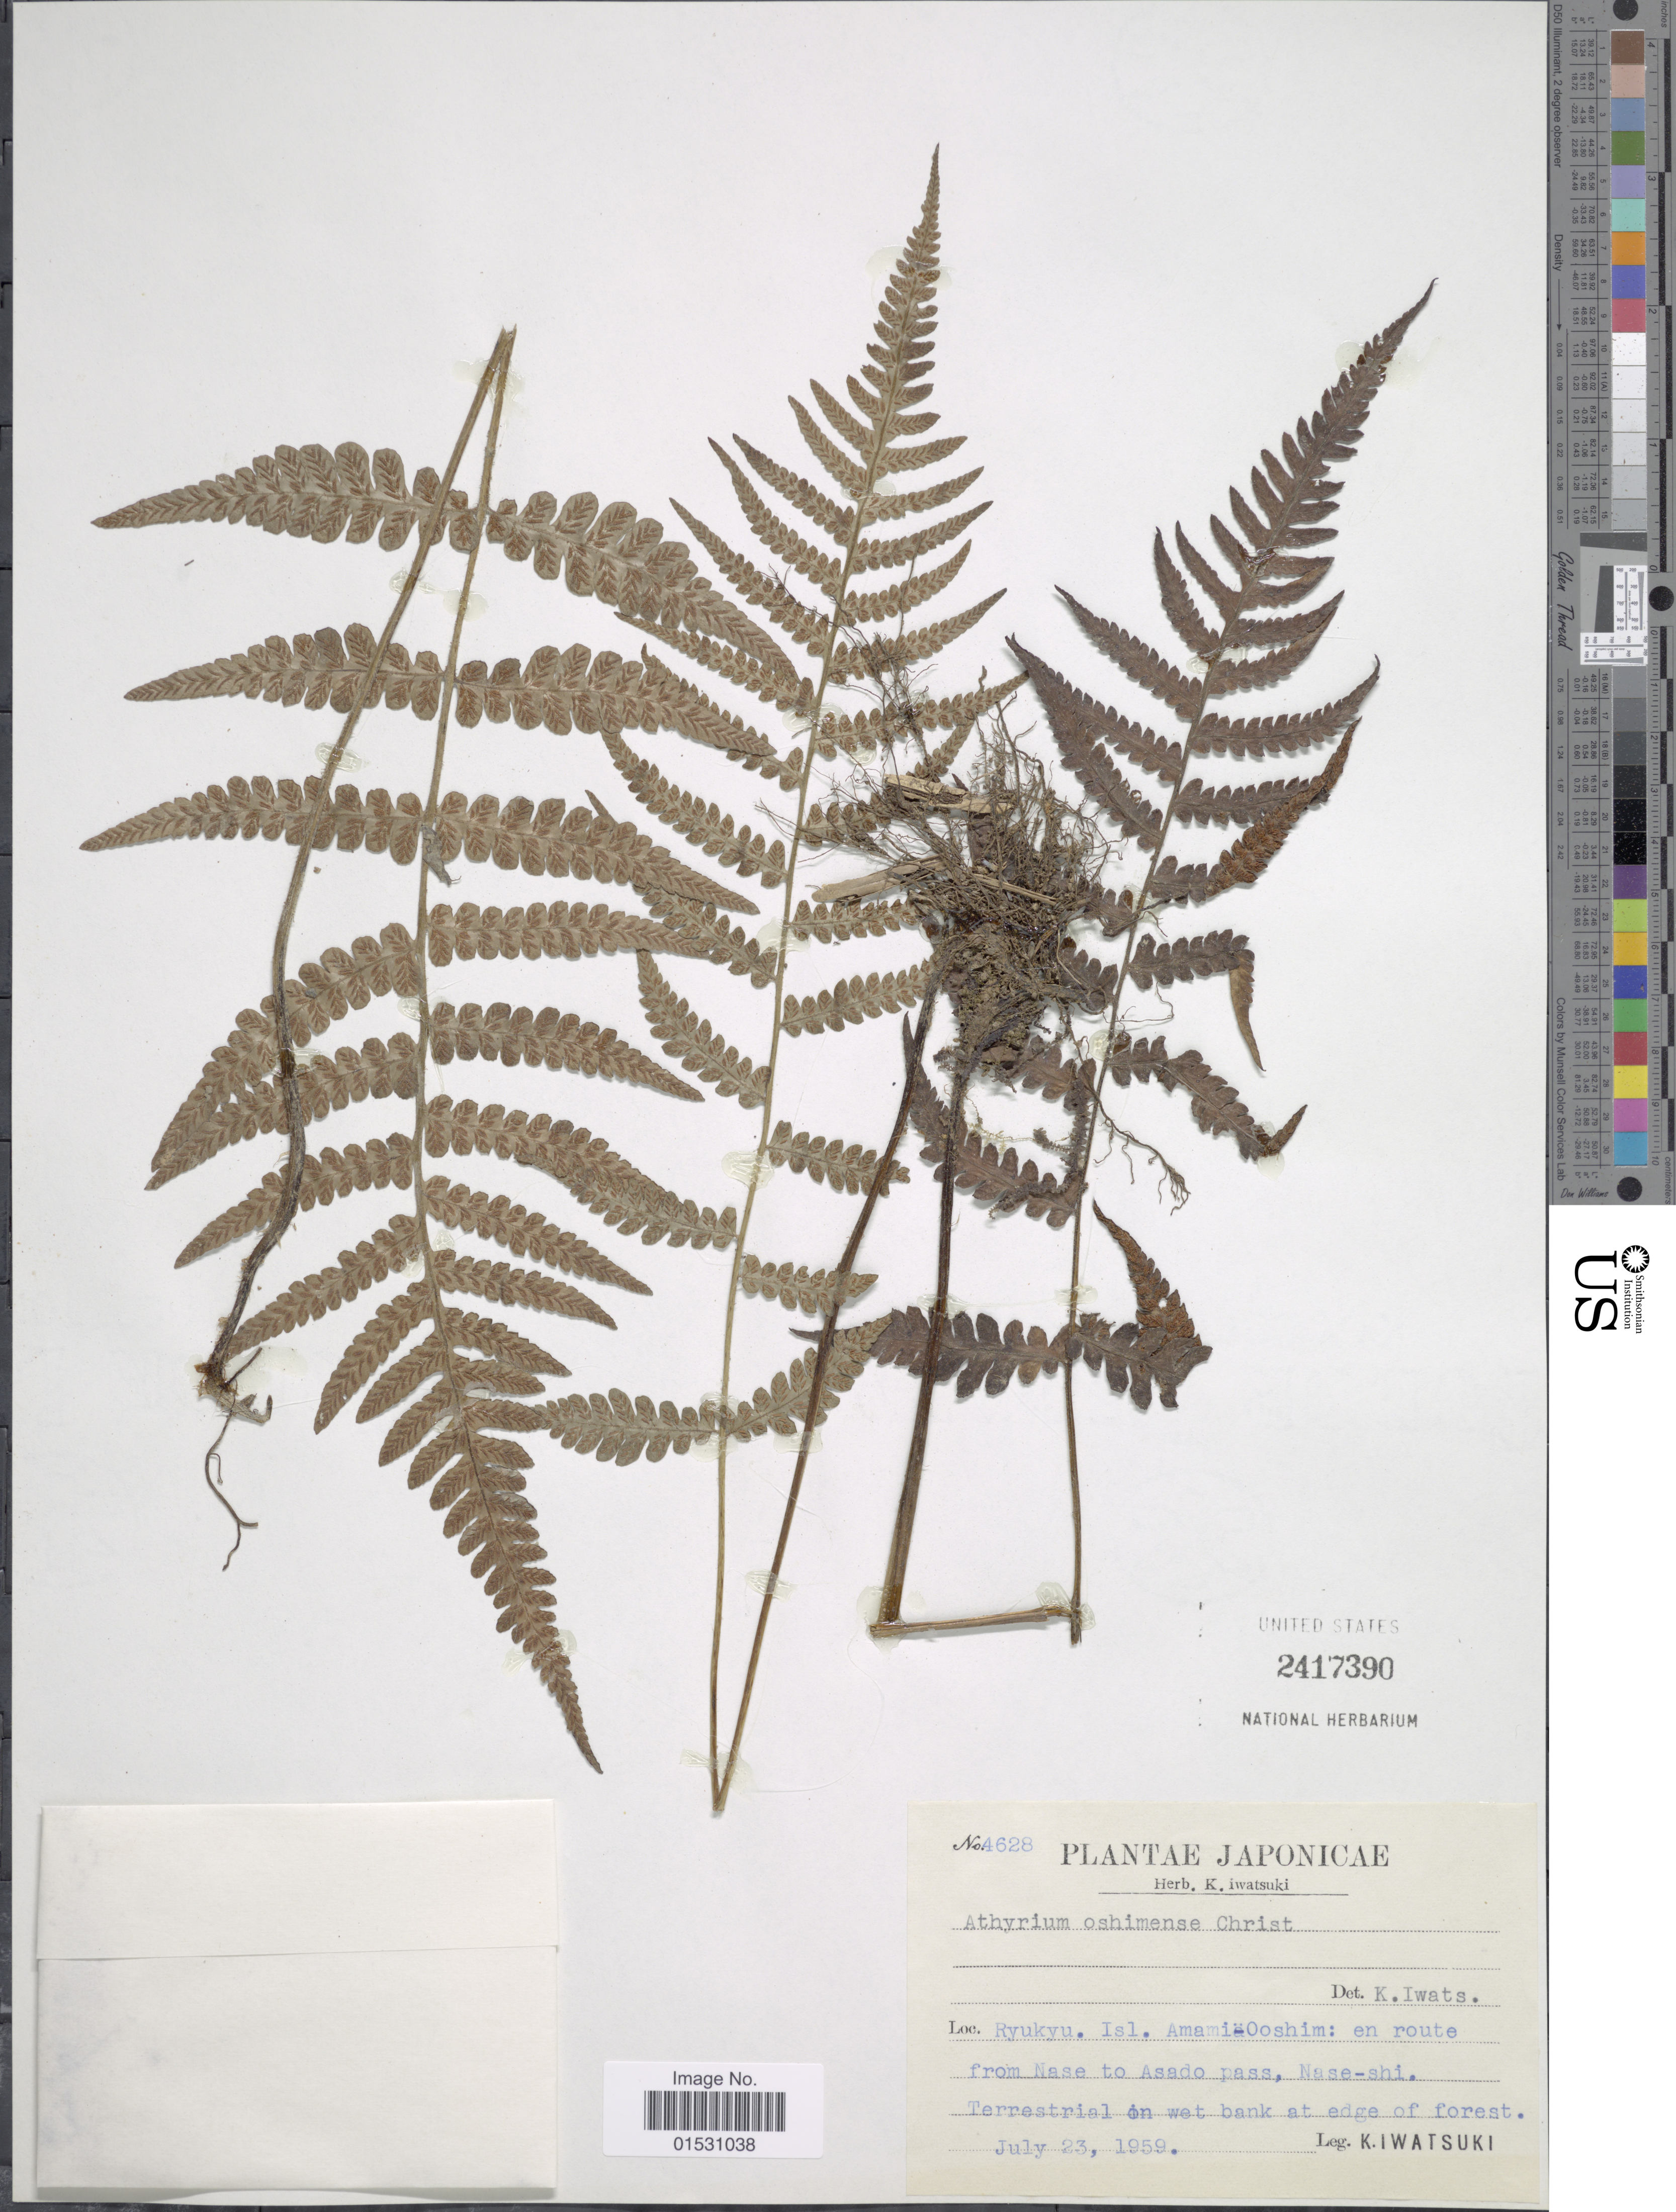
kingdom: Plantae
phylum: Tracheophyta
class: Polypodiopsida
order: Polypodiales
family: Athyriaceae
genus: Athyrium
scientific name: Athyrium oshimense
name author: Christ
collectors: K. Iwatsuki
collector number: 4628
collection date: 1959-07-23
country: Japan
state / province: Okinawa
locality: Ryukyu. Isl. Amami-Ooshim: en route from Nase to Asado pass, Nases-shi.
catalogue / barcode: US 2417390